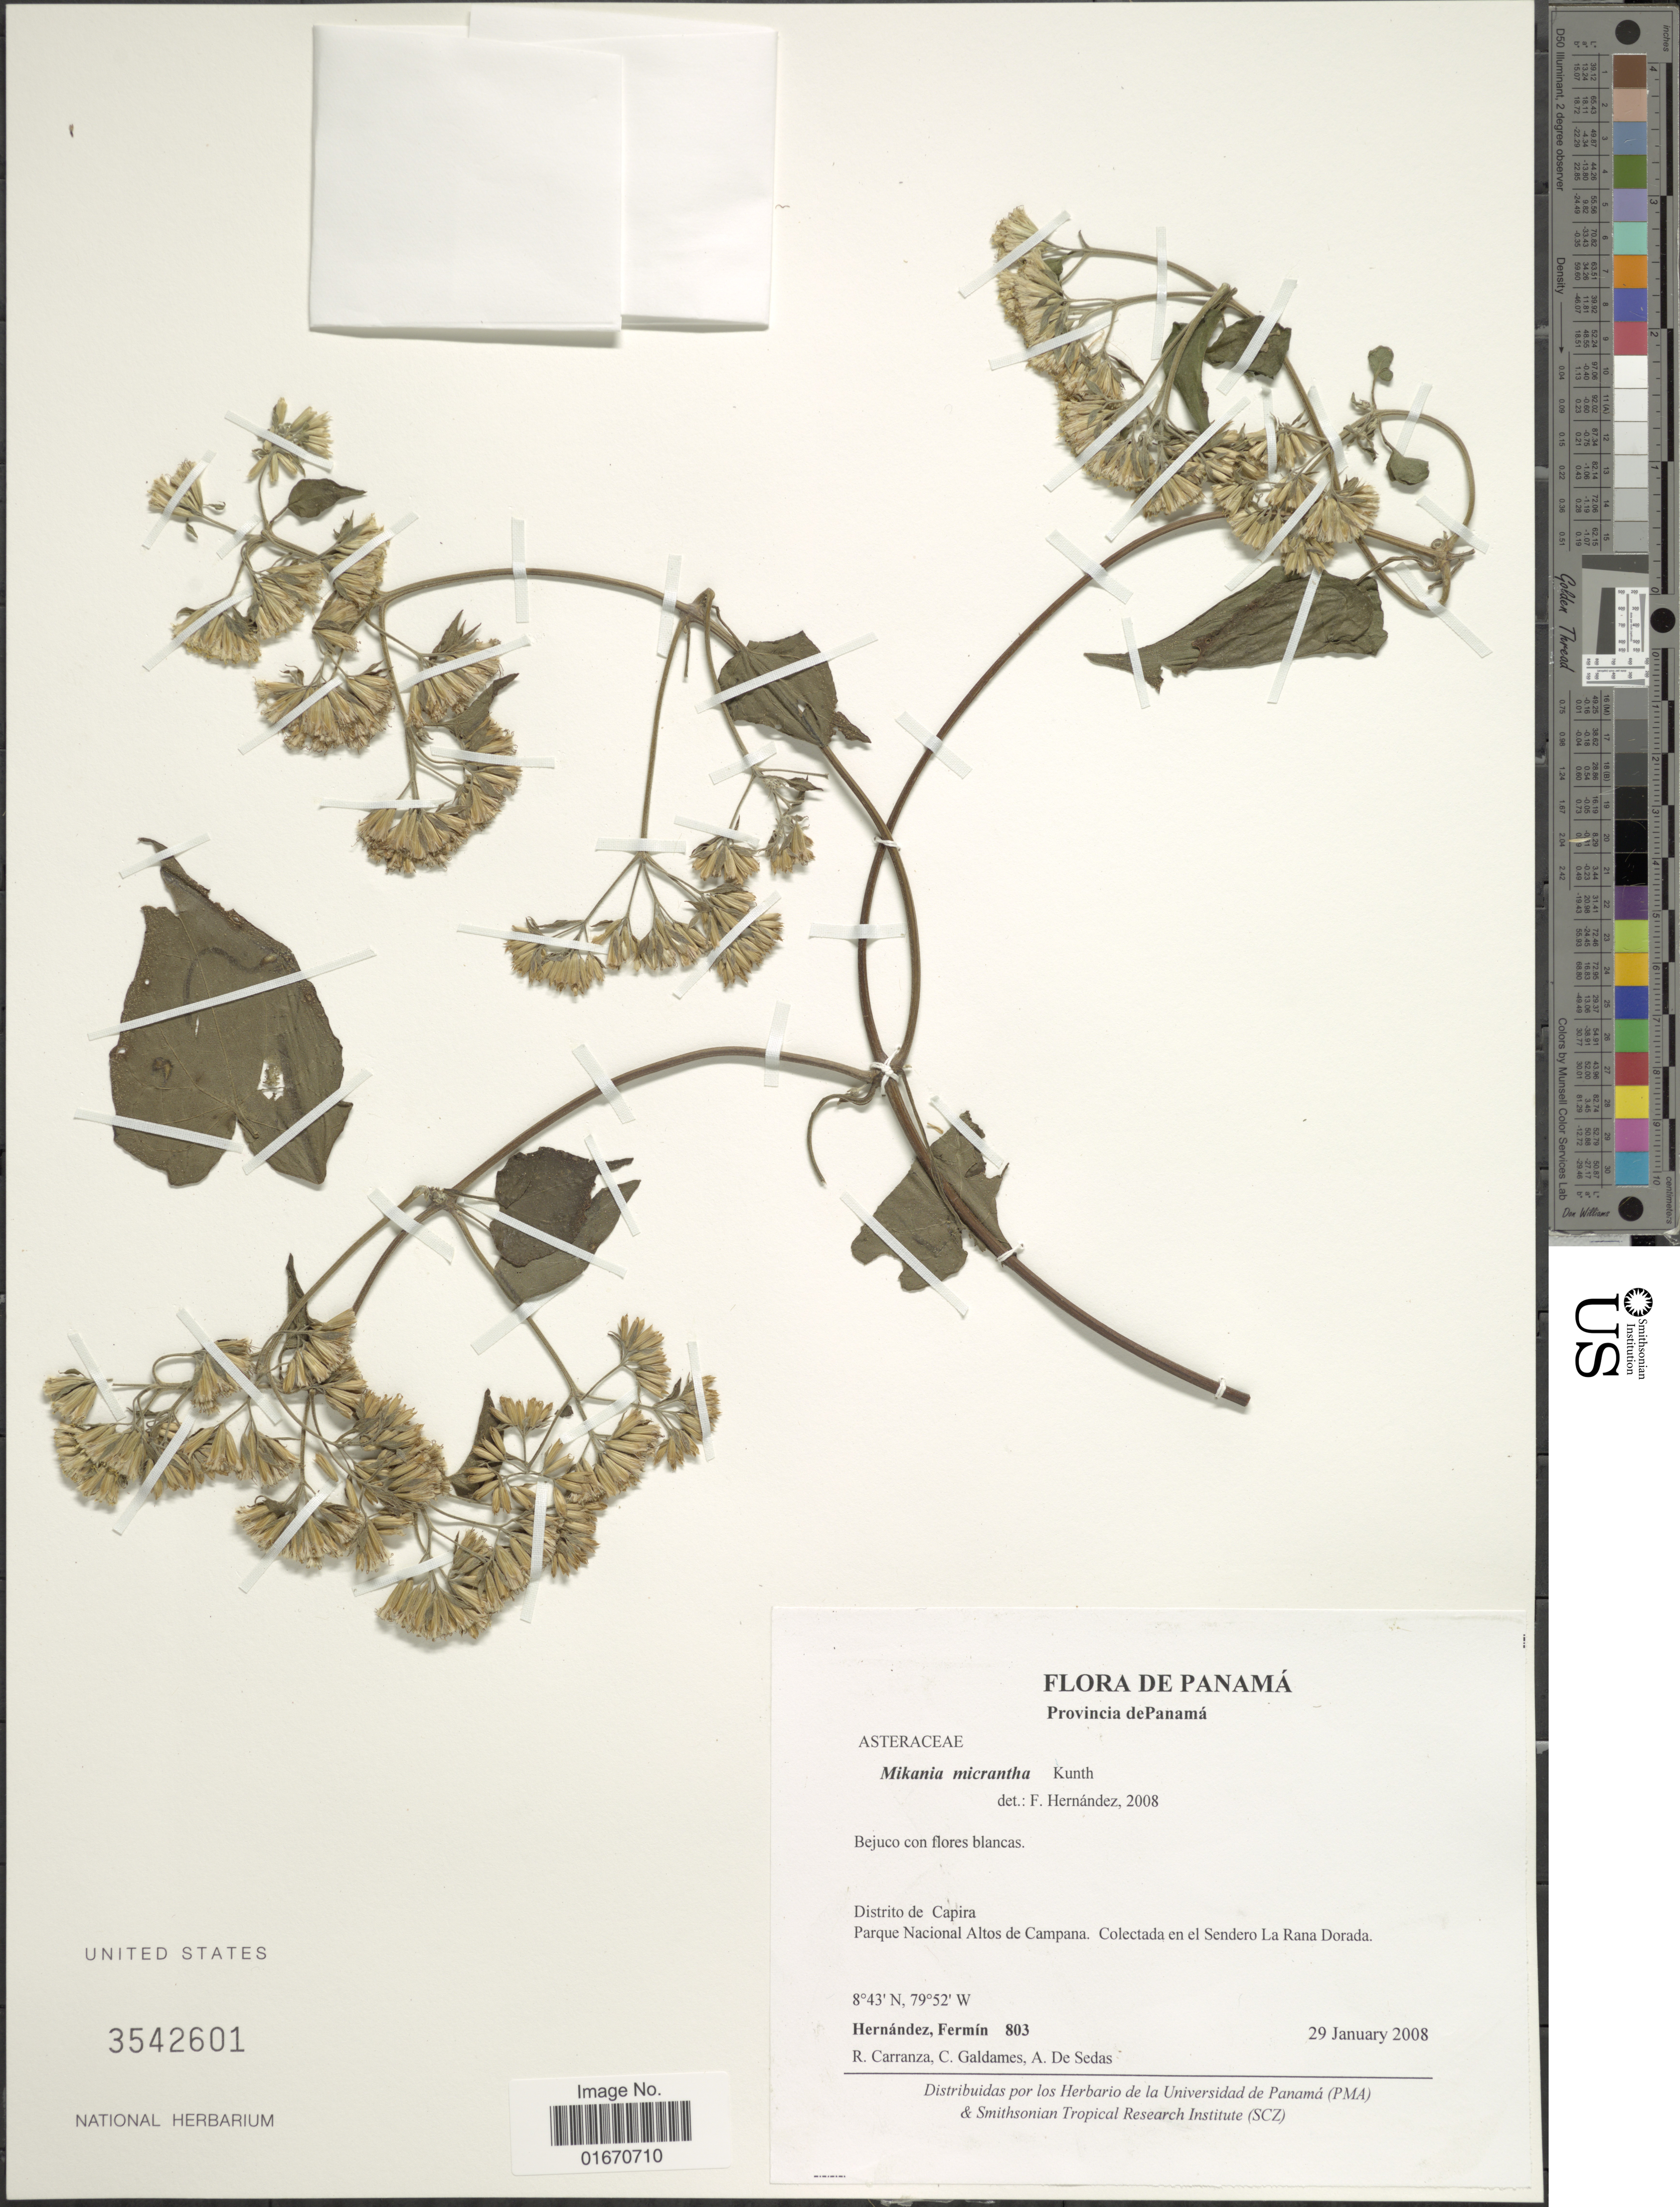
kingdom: Plantae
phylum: Tracheophyta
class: Magnoliopsida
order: Asterales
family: Asteraceae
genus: Mikania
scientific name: Mikania micrantha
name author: Kunth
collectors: F. Hernandez, R. Carranza, C. Galdames & A. De Sedas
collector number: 803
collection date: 2008-01-29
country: Panama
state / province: Panamá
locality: Distrito de Capira, Parque Nacional Altos de Campana, en el Sendero La Rana Dorada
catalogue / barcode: US 3542601